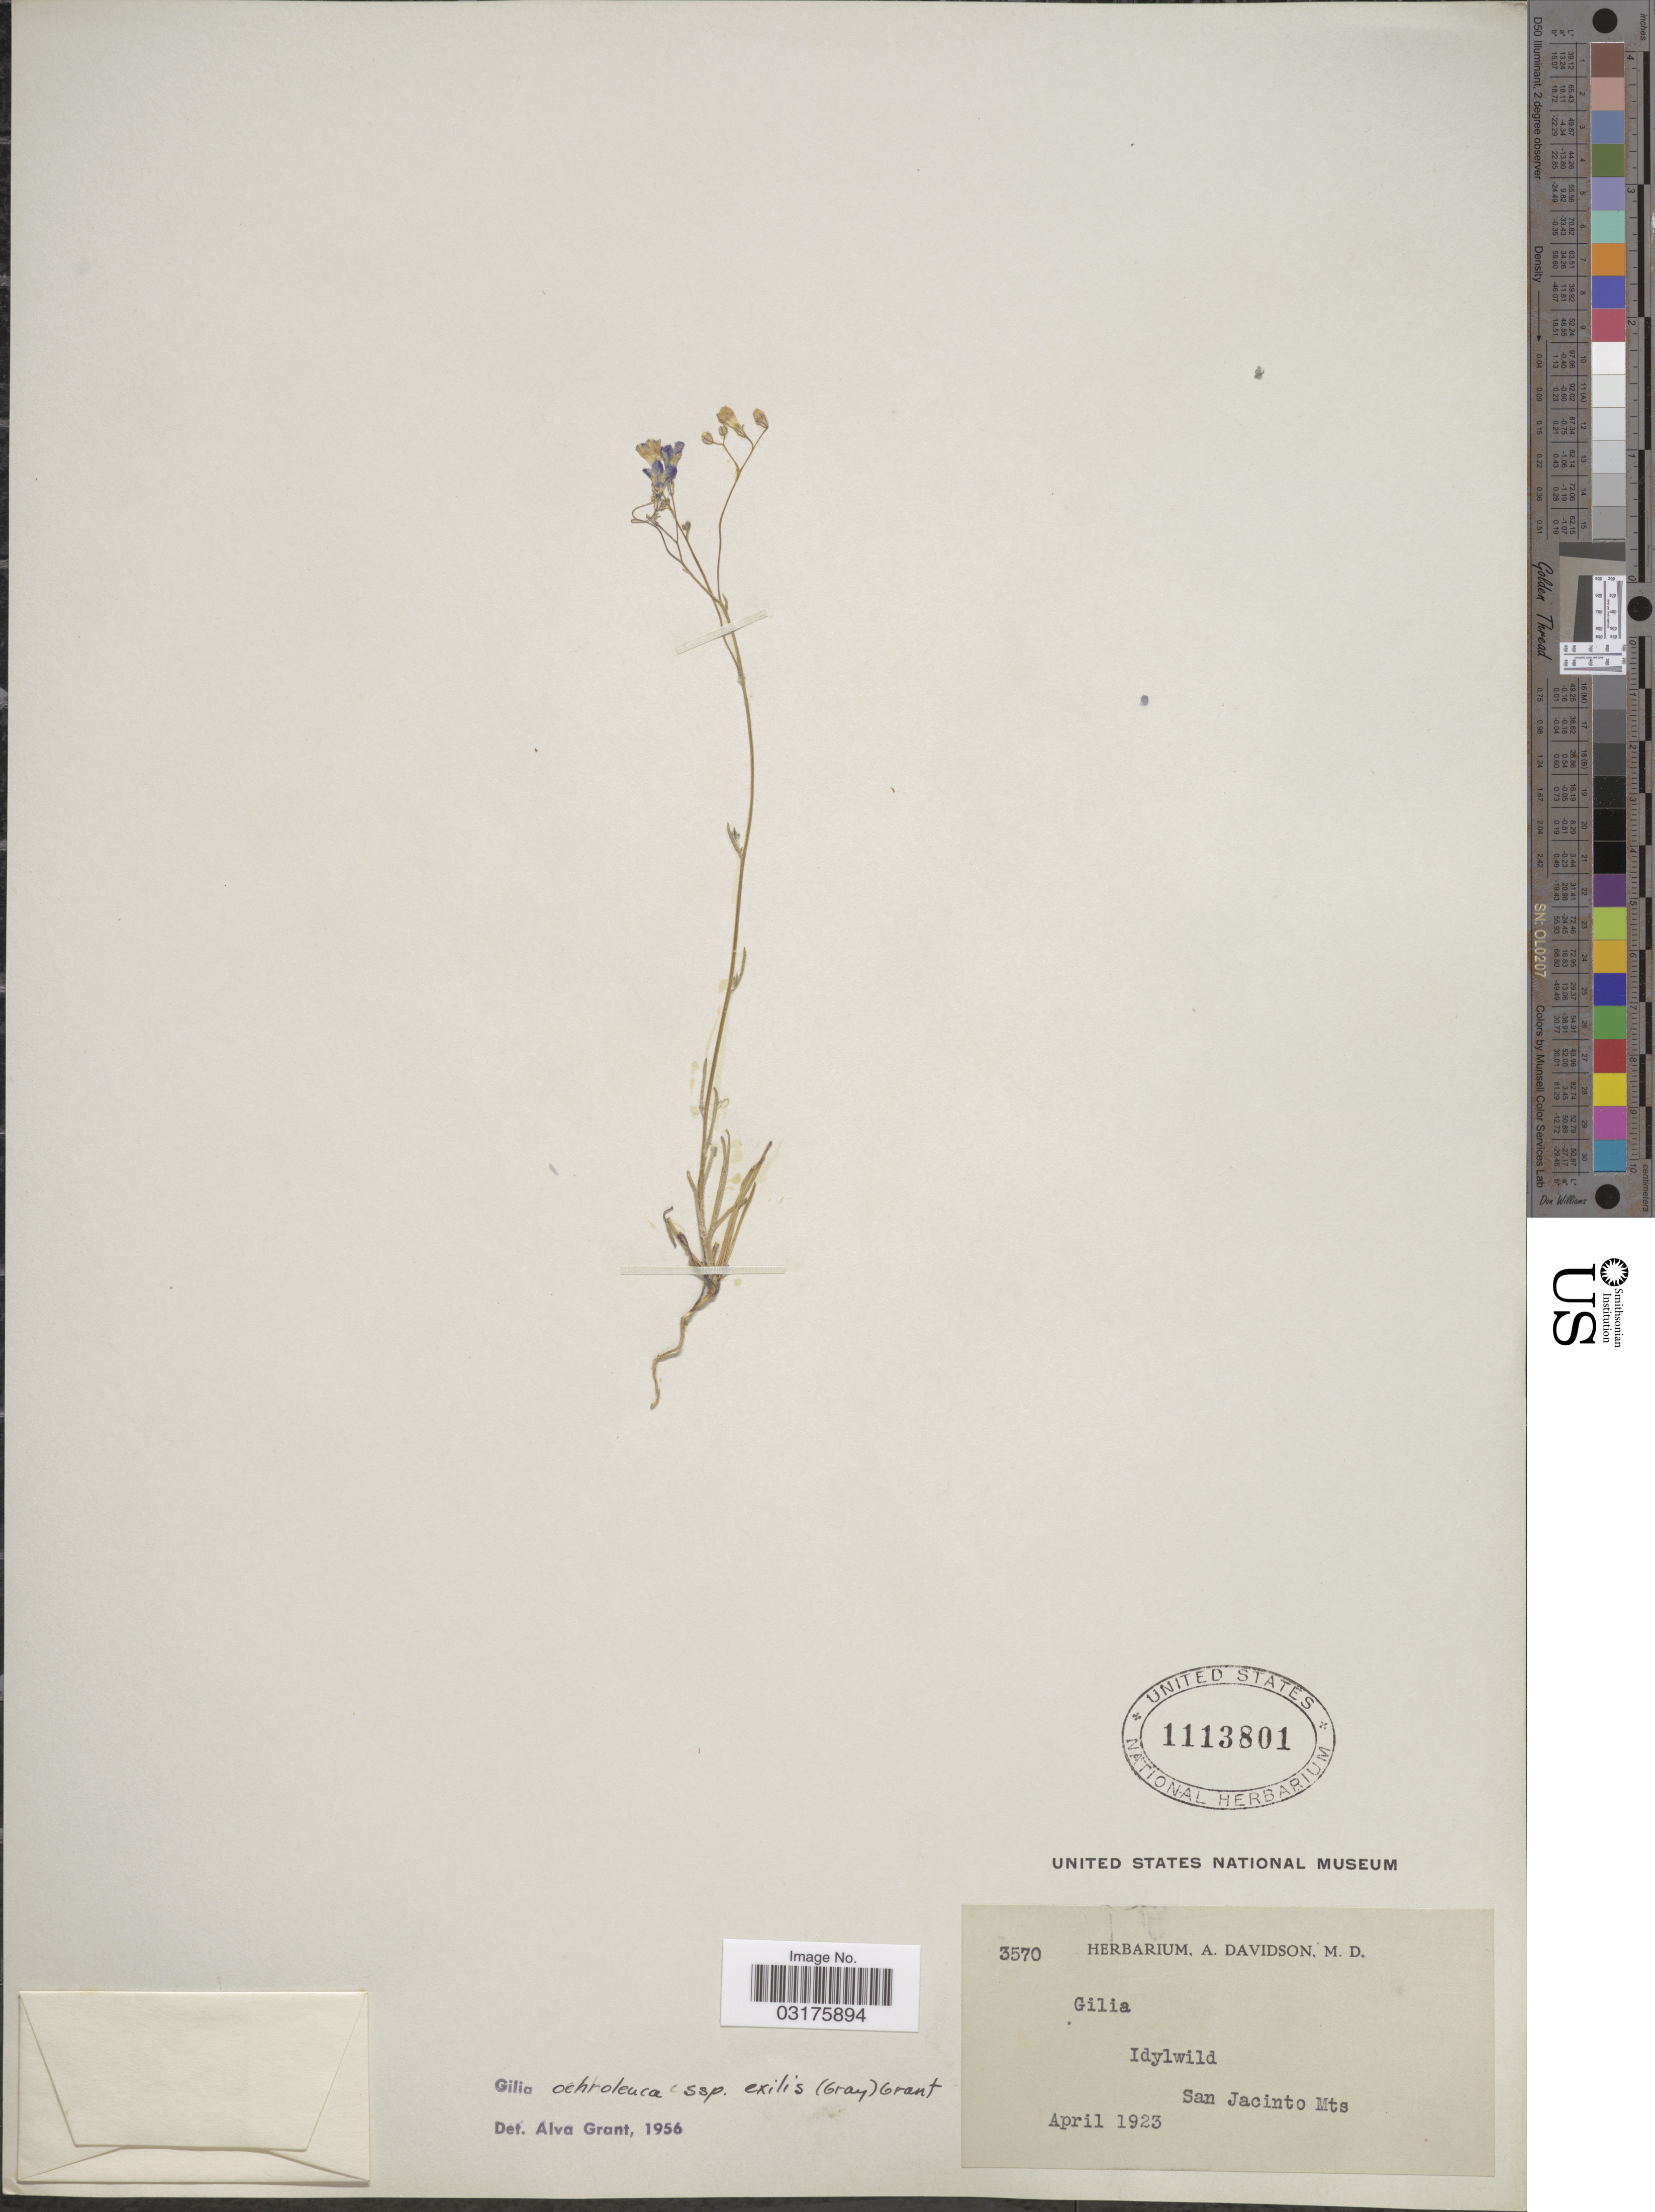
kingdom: Plantae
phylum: Tracheophyta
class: Magnoliopsida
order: Ericales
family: Polemoniaceae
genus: Gilia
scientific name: Gilia ochroleuca subsp. exilis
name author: M.E. Jones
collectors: ex herb. A. Davidson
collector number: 3570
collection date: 1923-04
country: United States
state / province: California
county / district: Riverside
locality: San Jacinto Mts.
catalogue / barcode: US 1113801